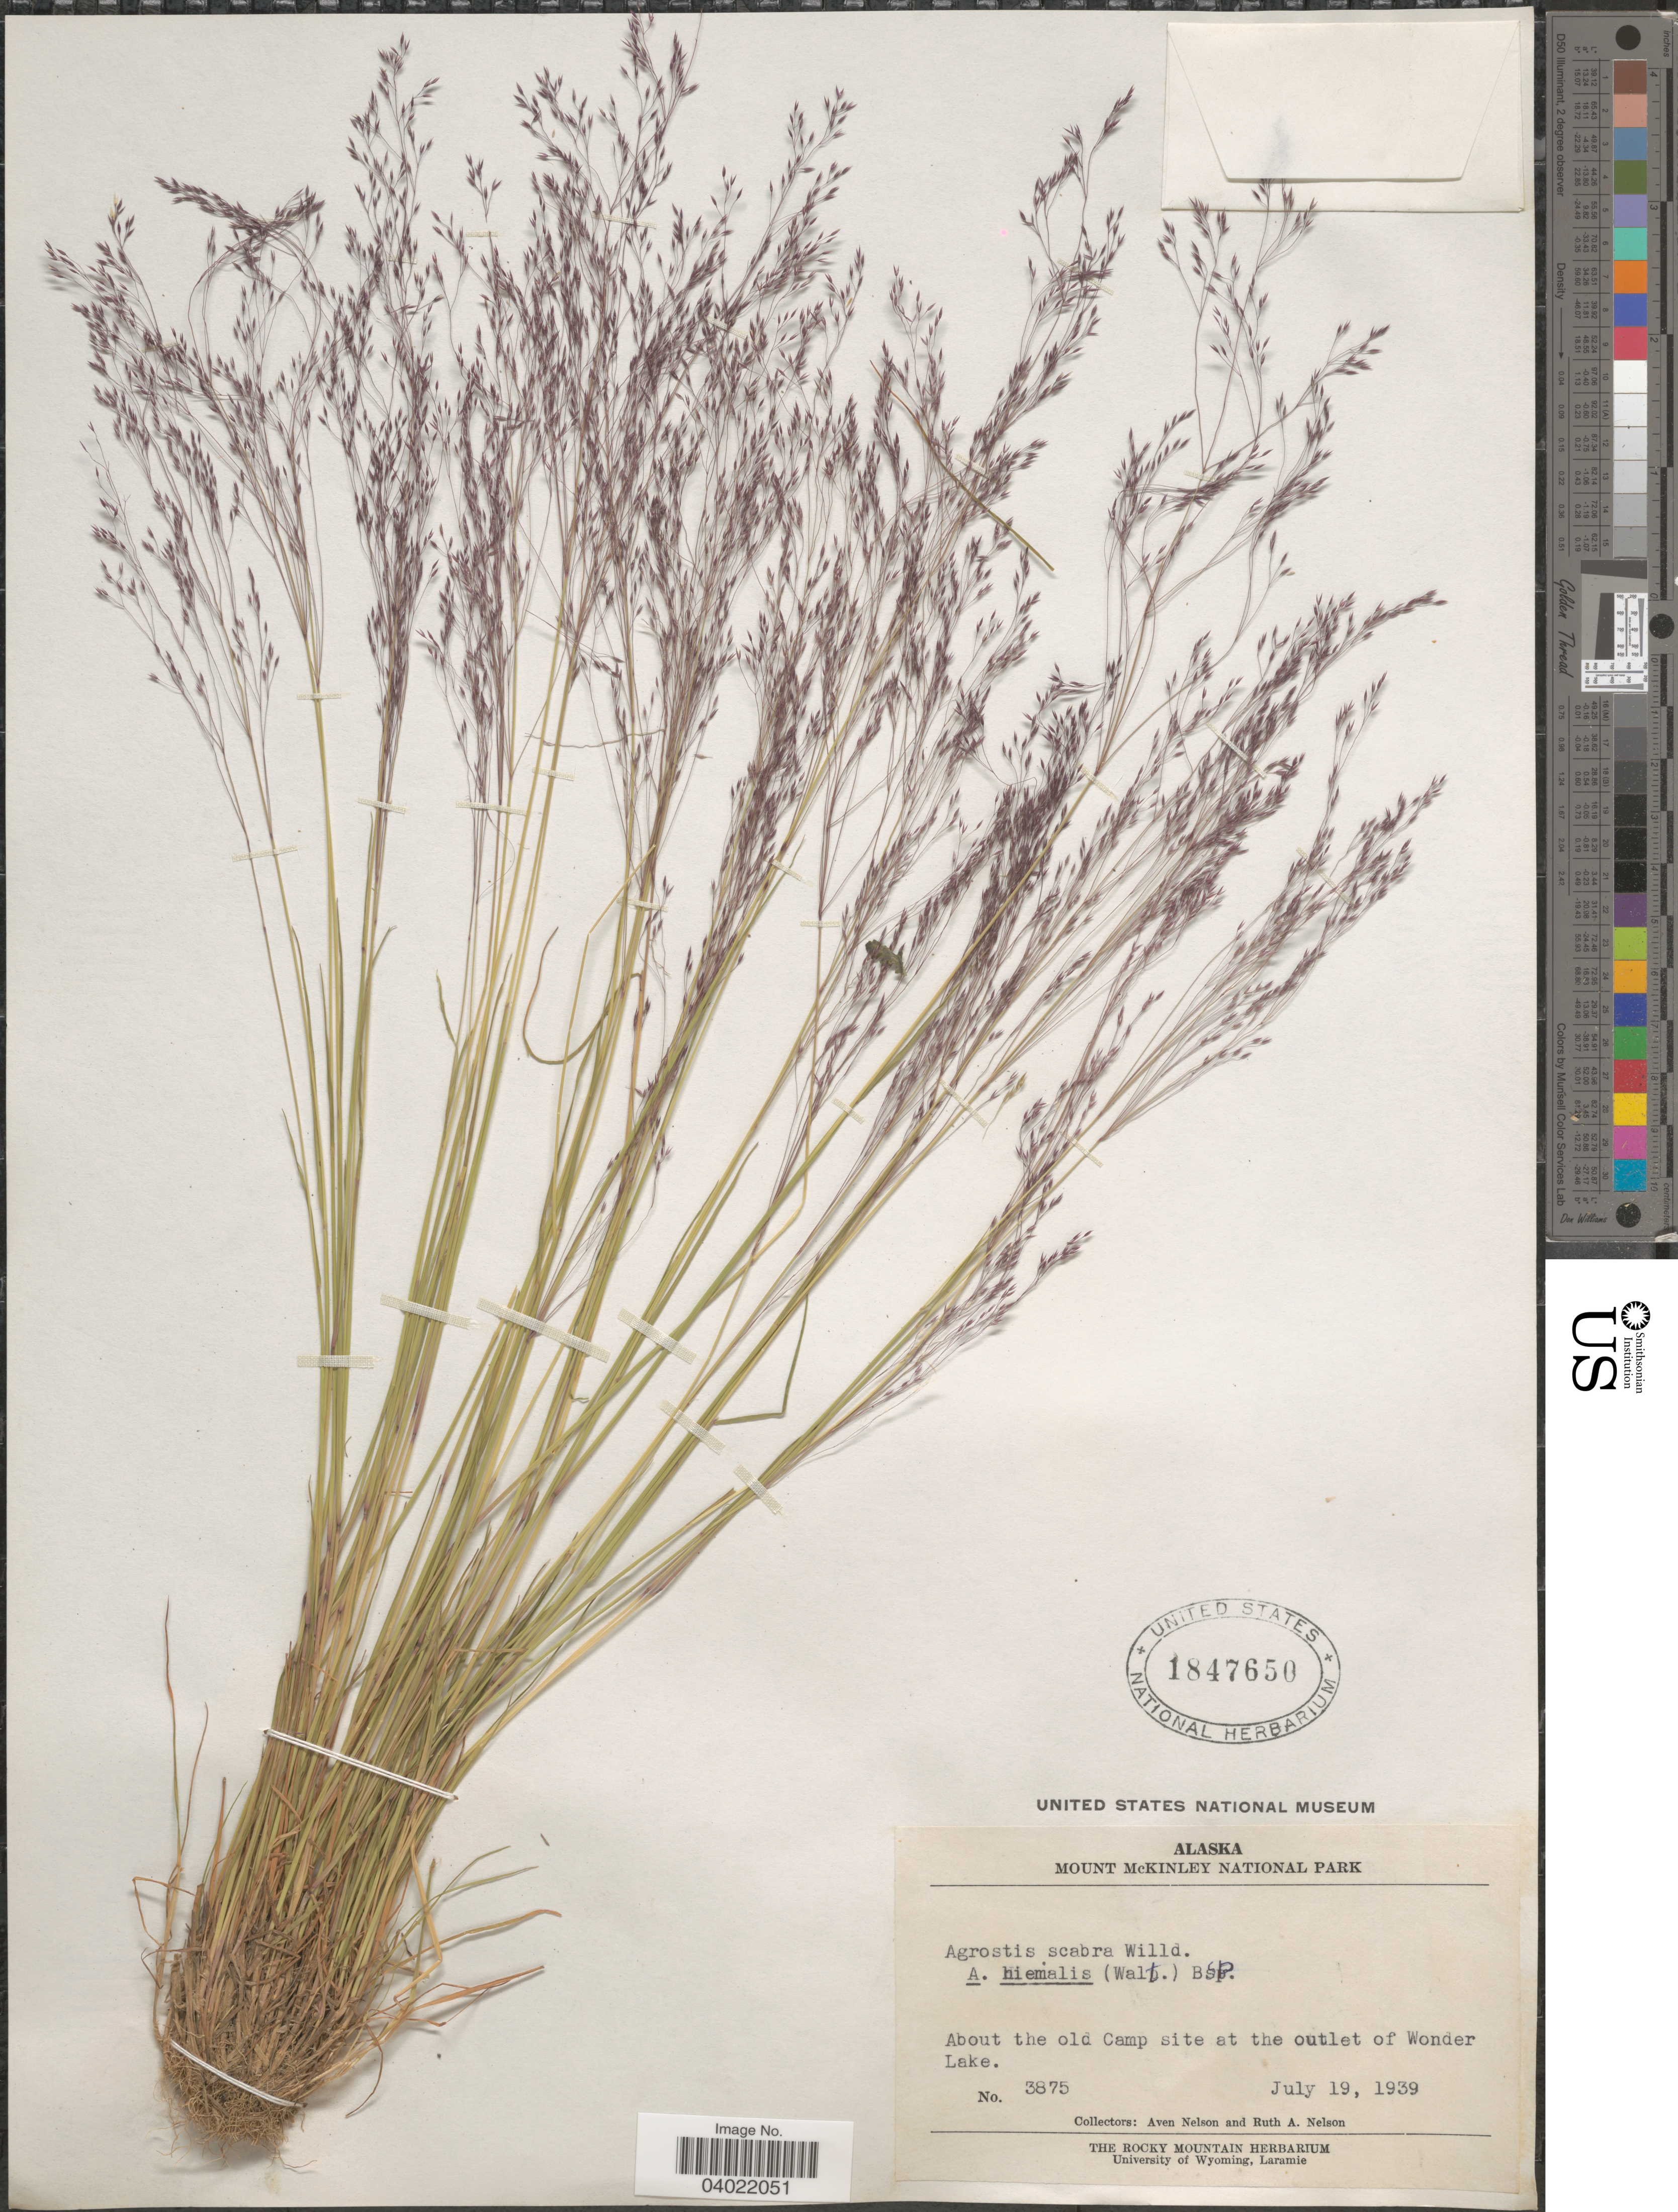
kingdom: Plantae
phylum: Tracheophyta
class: Liliopsida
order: Poales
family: Poaceae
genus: Agrostis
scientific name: Agrostis scabra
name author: Willd.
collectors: A. Nelson & R. A. Nelson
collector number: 3875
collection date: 1939-07-19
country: United States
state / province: Alaska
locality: About the old Camp site at the outlet of Wonder Lake.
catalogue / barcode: US 1847650